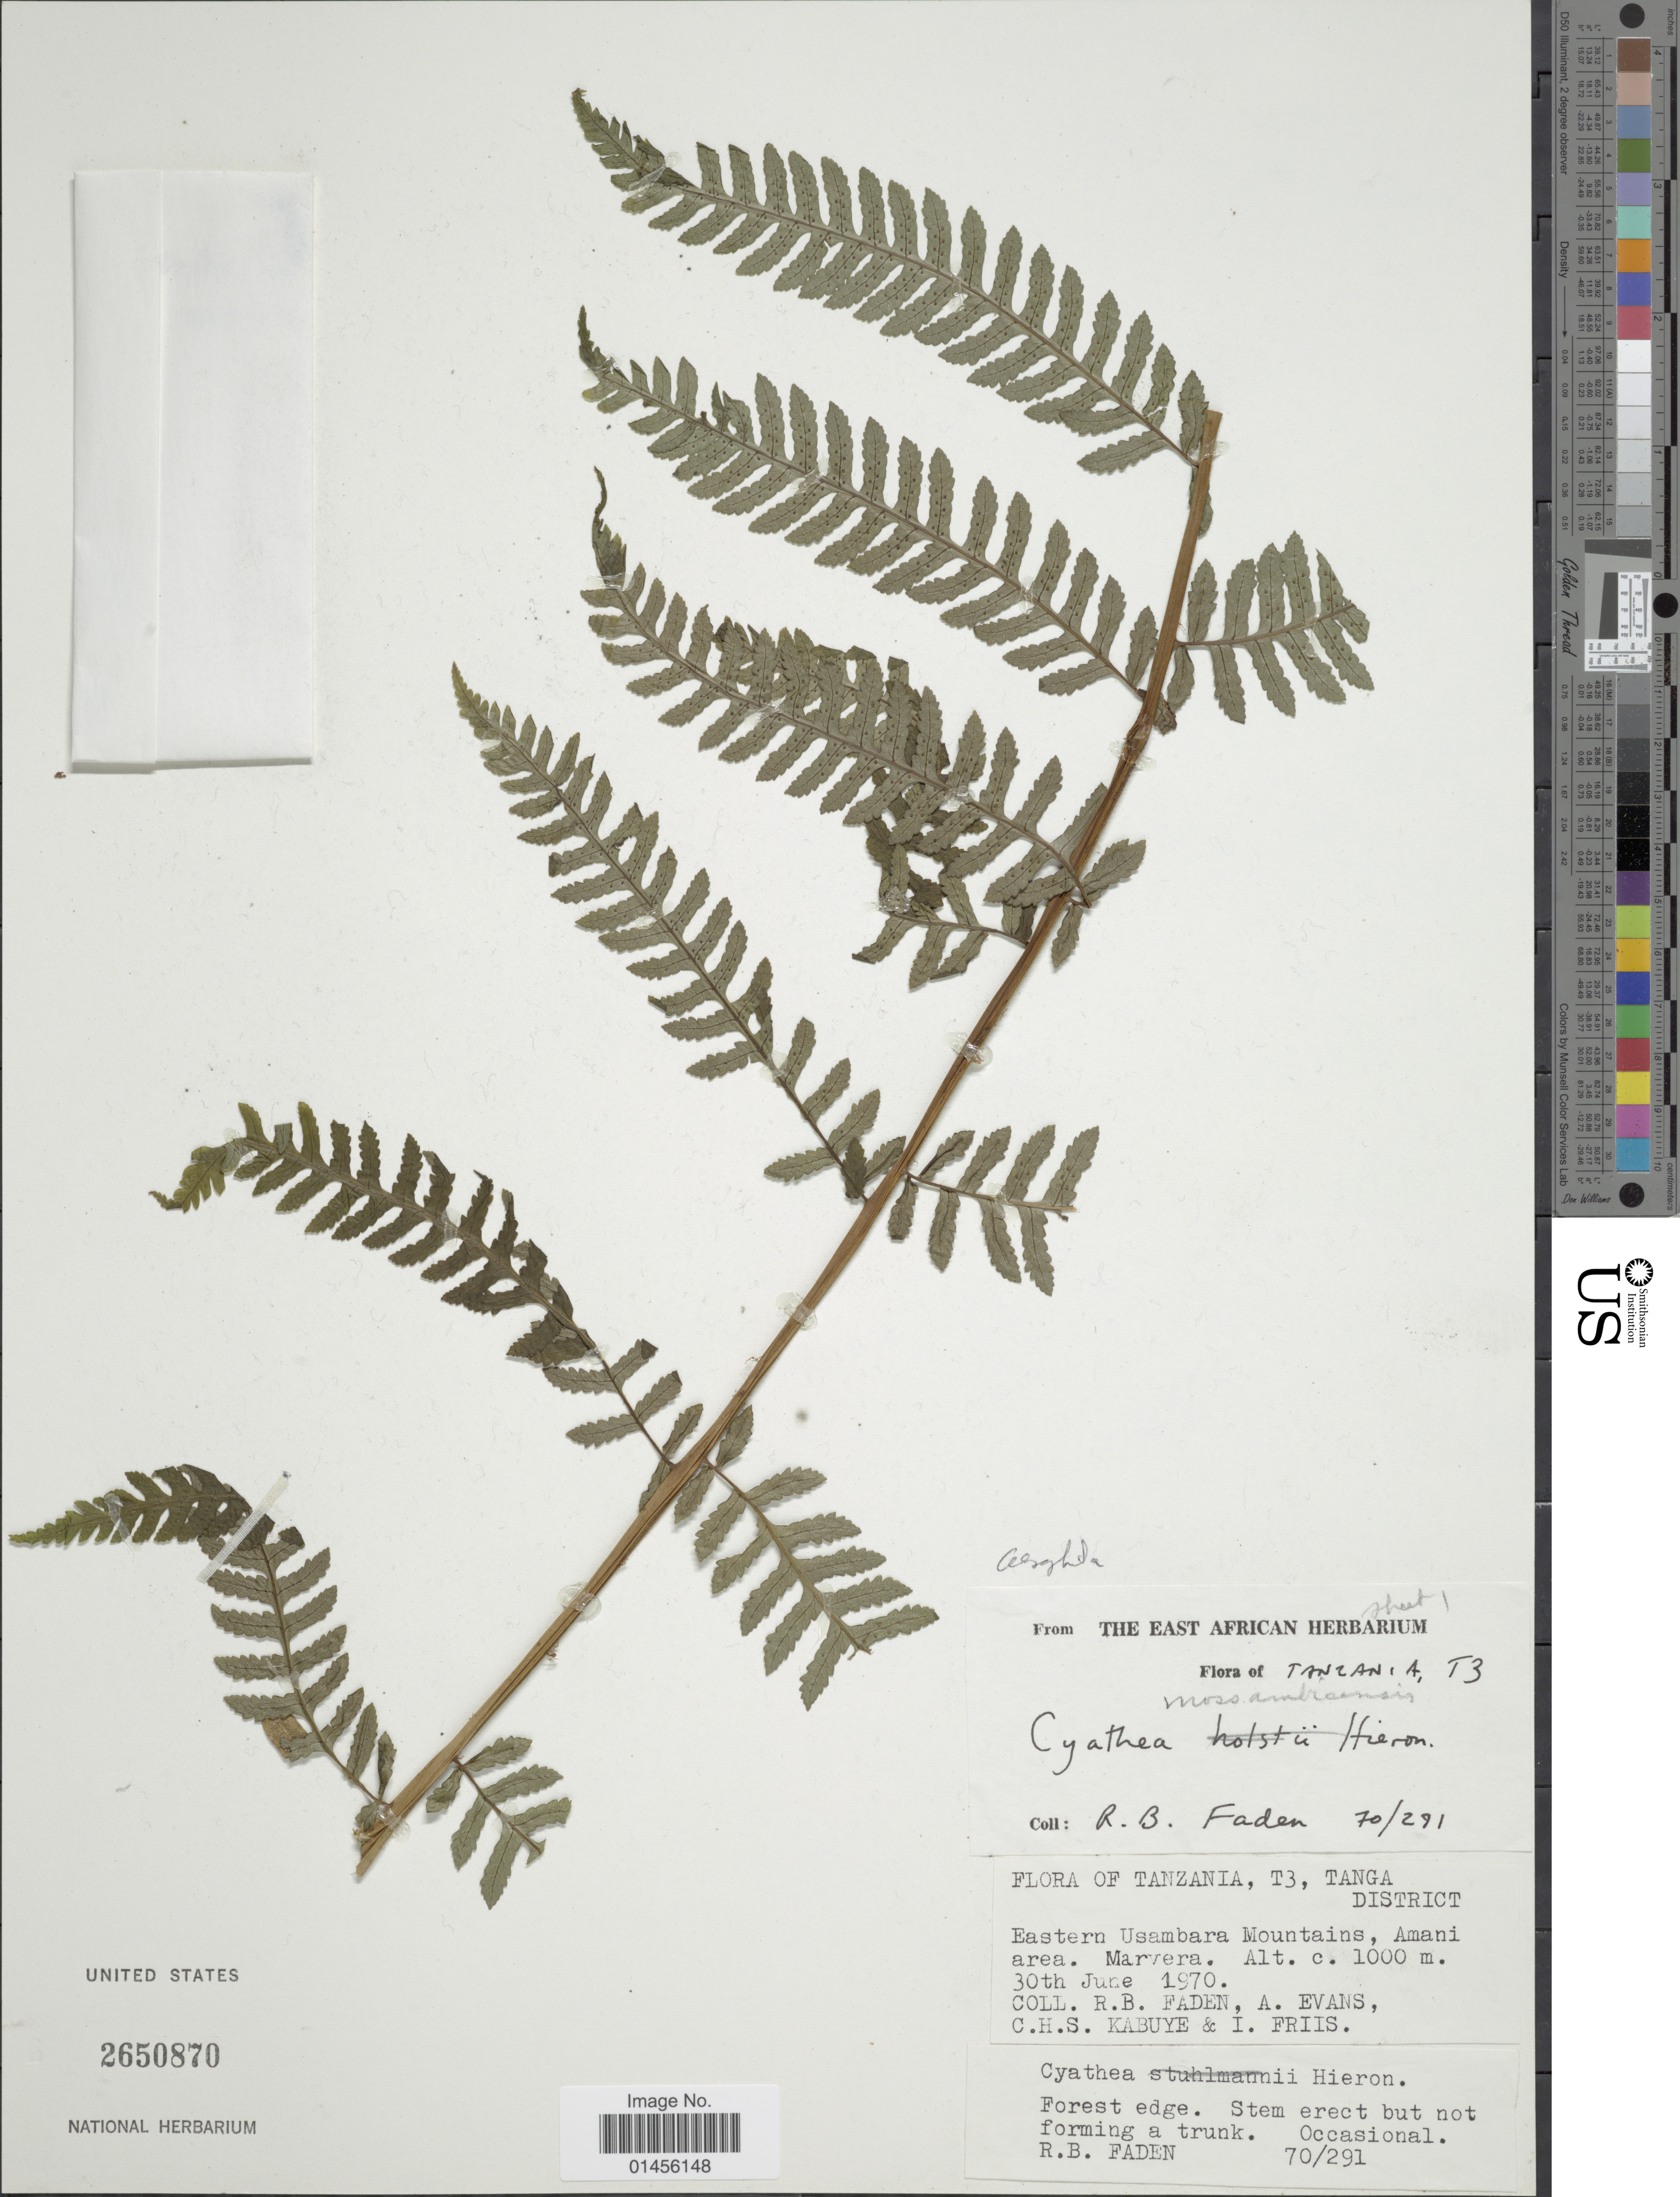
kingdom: Plantae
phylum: Tracheophyta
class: Polypodiopsida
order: Cyatheales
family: Cyatheaceae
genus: Alsophila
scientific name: Alsophila mossambicensis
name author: (Baker) R.M. Tryon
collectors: R. B. Faden, A. Evans, C. Kabuye & I. Friis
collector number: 70/291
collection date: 1970-06-30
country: Tanzania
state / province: Tanga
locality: Tanga District, Eastern Usambara Mountains, Amani area. Marvera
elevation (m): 1000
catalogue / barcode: US 2650870